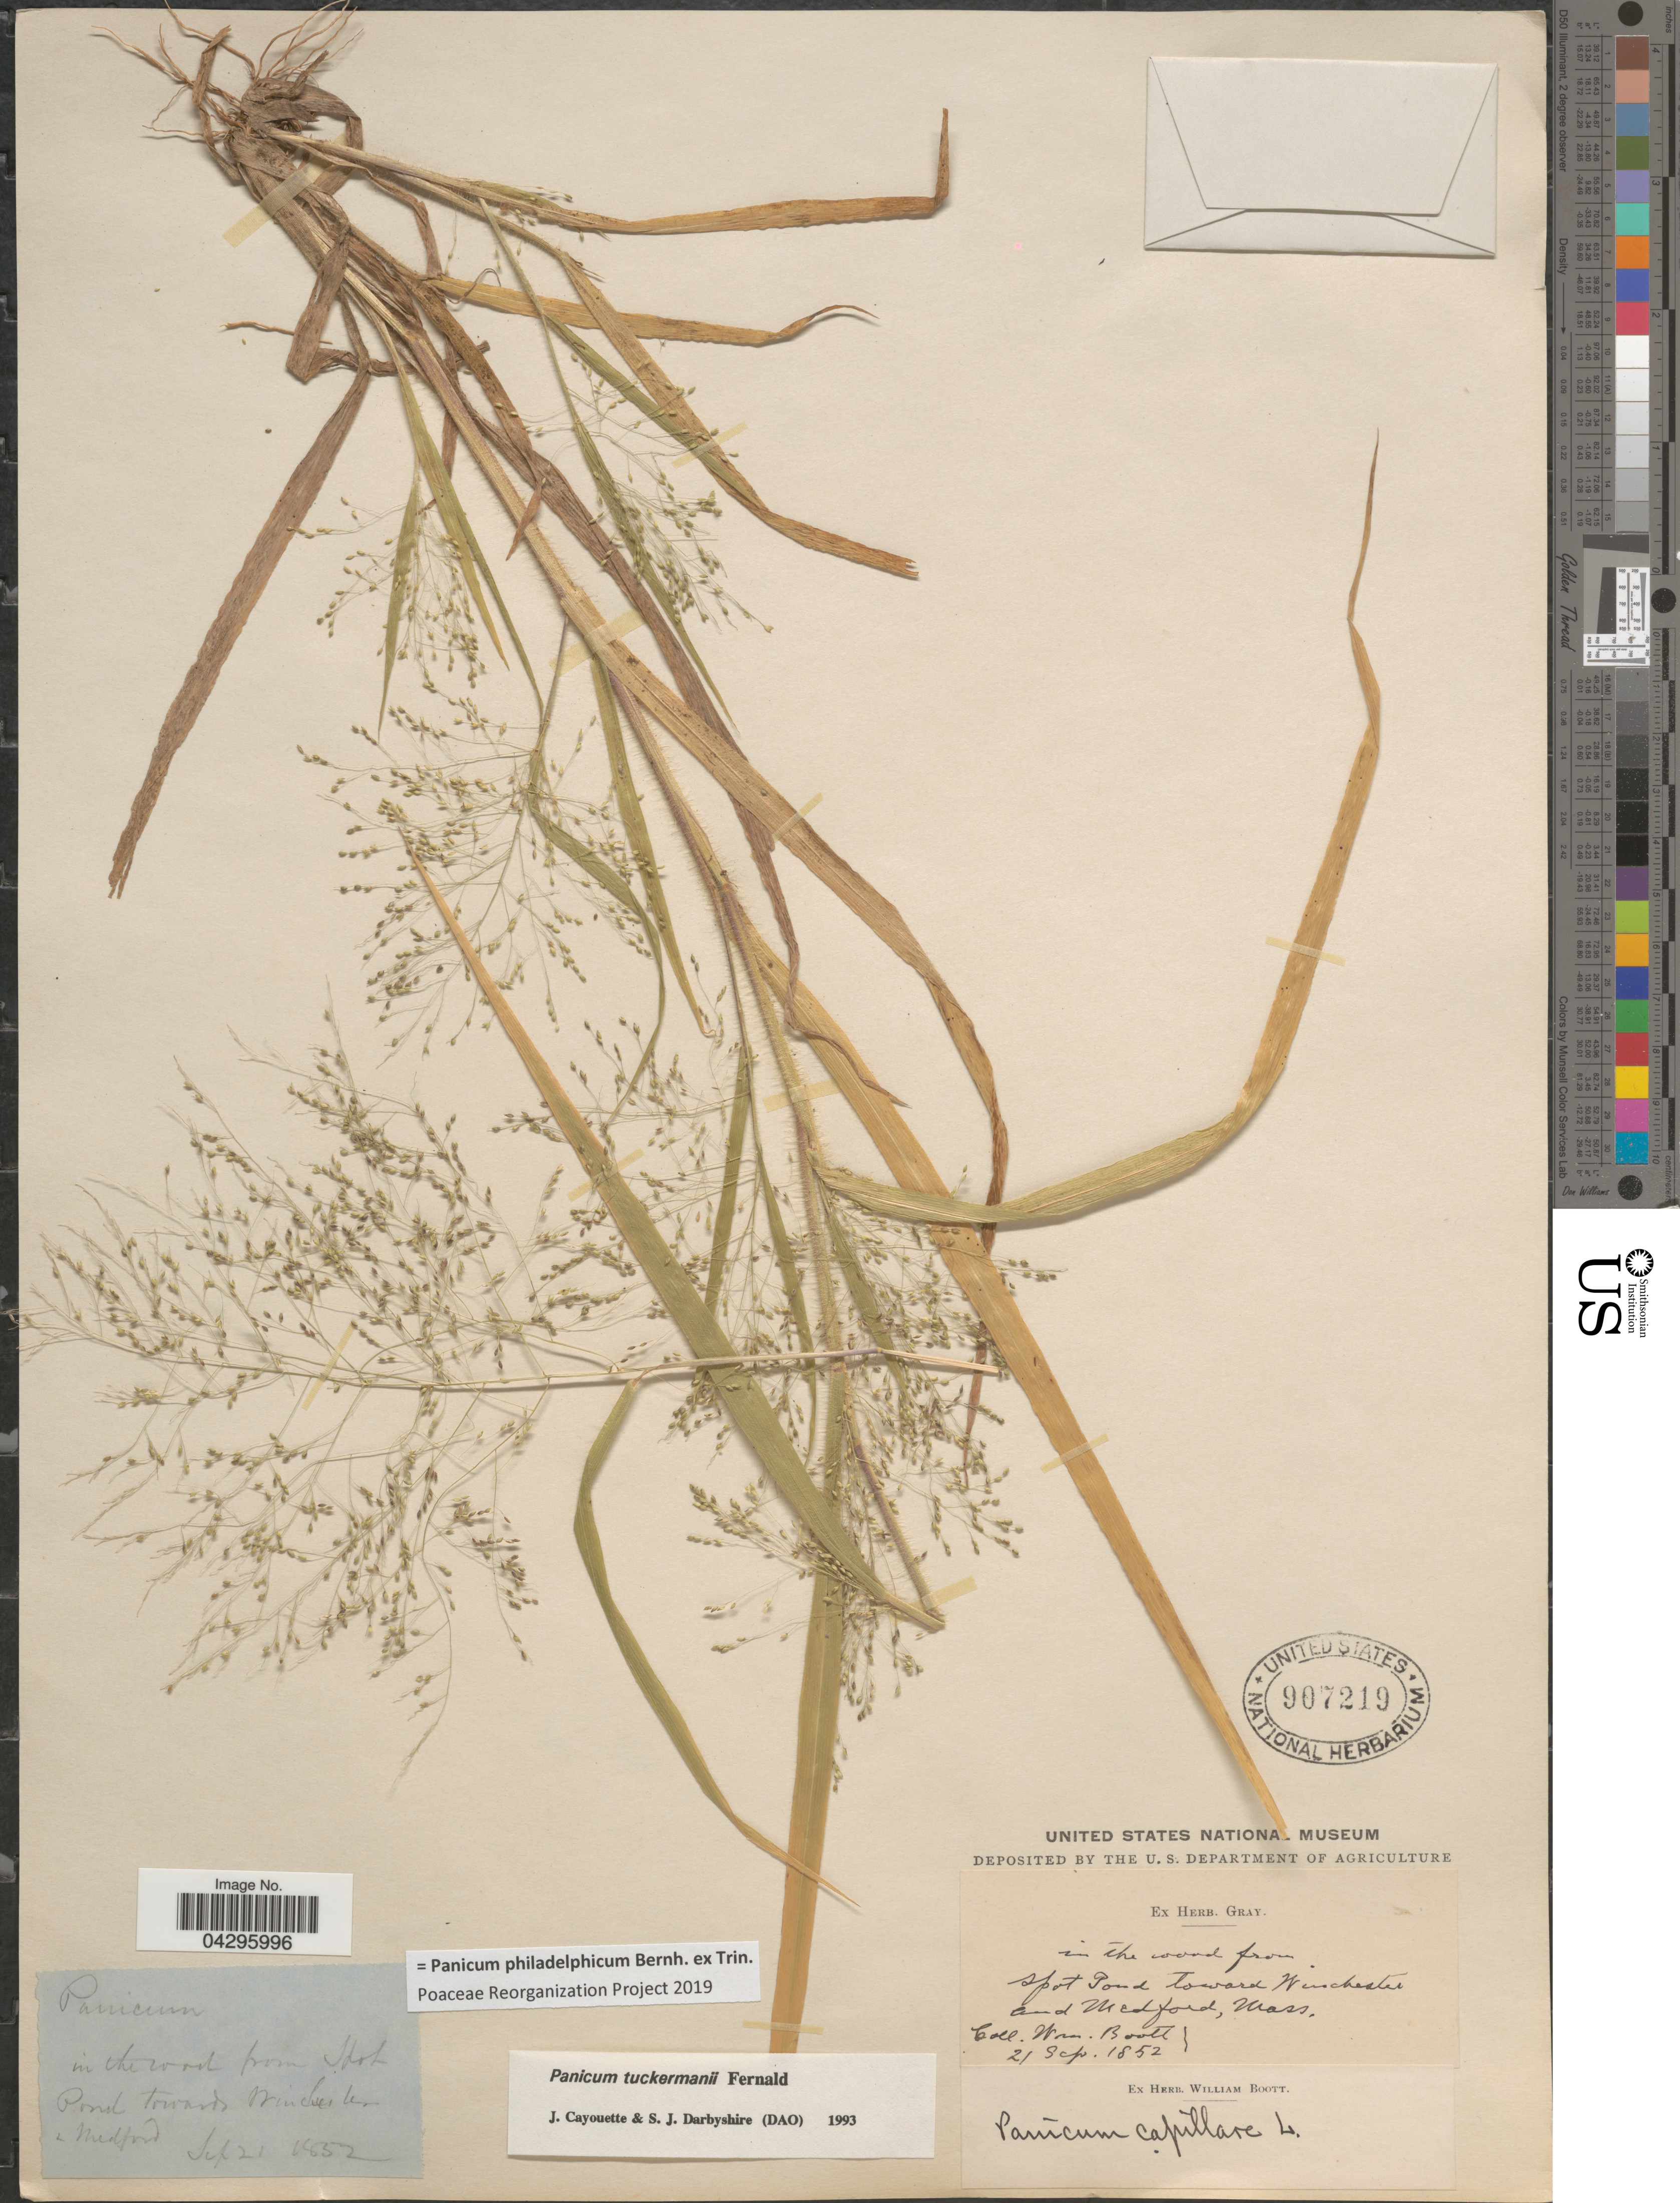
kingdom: Plantae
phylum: Tracheophyta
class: Liliopsida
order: Poales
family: Poaceae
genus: Panicum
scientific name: Panicum philadelphicum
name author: Bernh. ex Trin.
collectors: W. Boott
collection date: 1852-09-21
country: United States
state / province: Massachusetts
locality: Spot Pond toward Winchester and Medford.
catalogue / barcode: US 907219